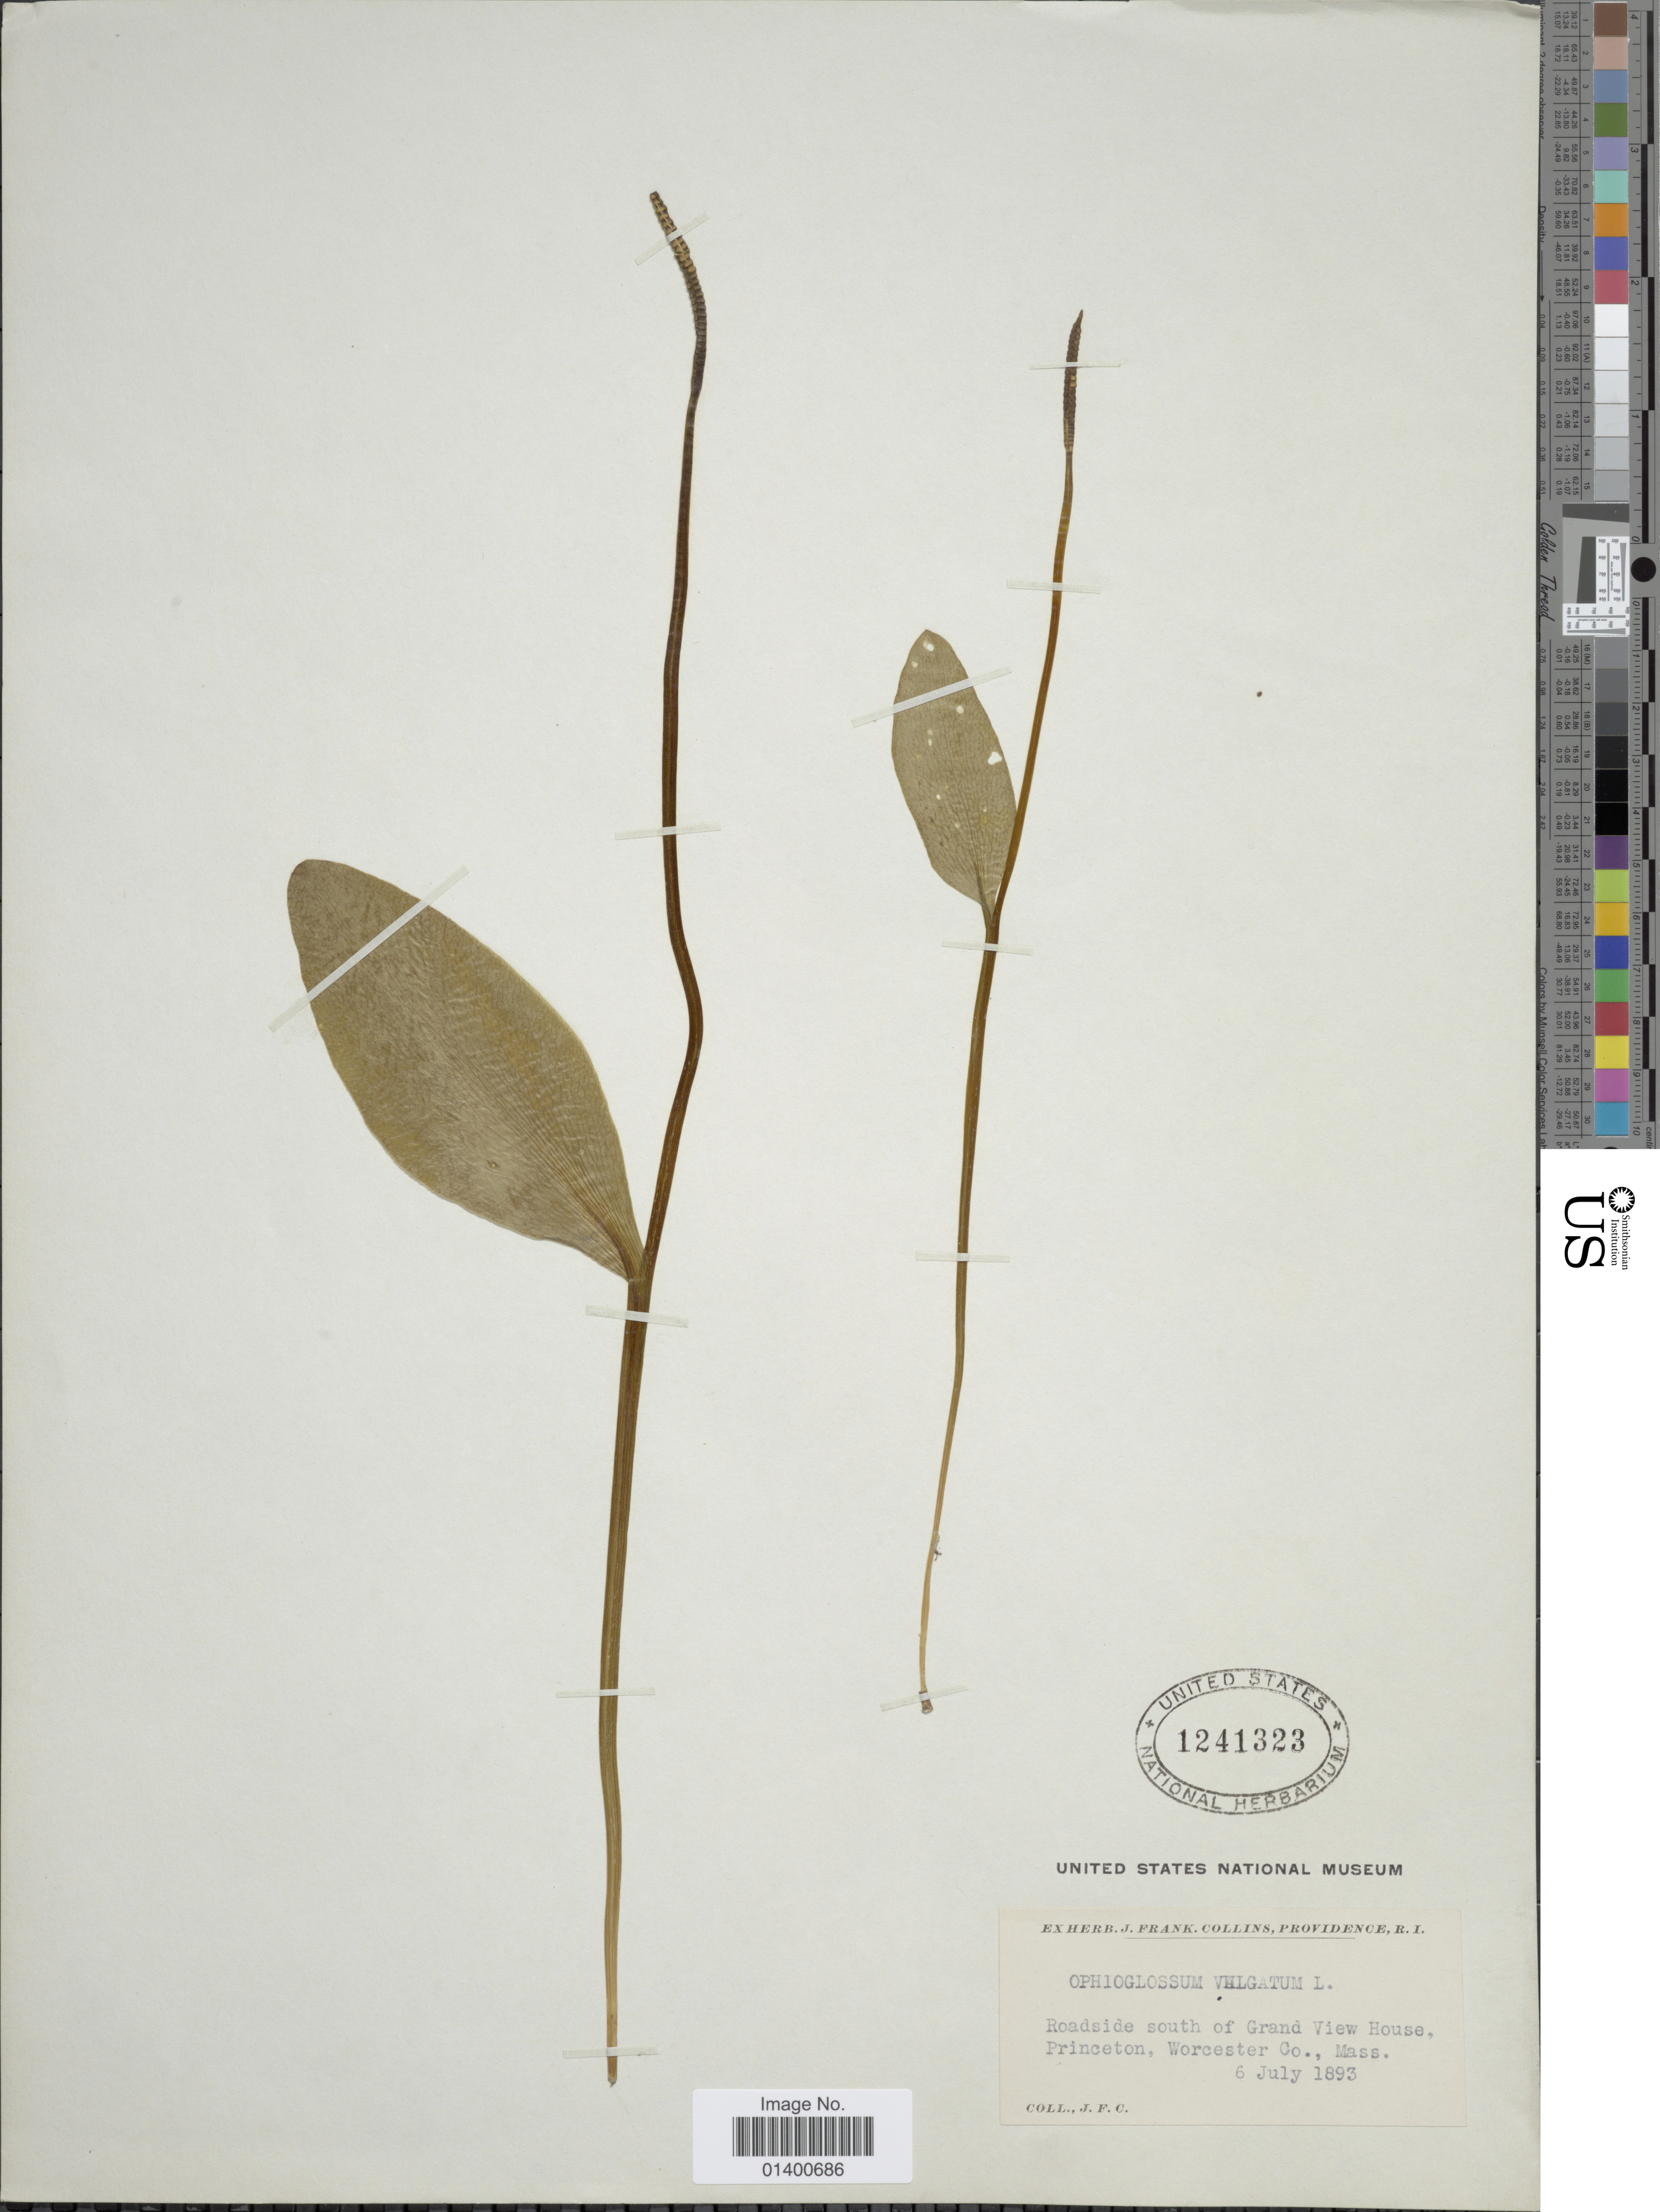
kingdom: Plantae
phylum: Tracheophyta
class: Polypodiopsida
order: Ophioglossales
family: Ophioglossaceae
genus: Ophioglossum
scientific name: Ophioglossum vulgatum var. pseudopodum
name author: (S.F. Blake) Farw.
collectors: J. Collins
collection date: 1893-07-06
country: United States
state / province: Massachusetts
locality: Roadside south of Grand View House, Princeton, Worcester Co.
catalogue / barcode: US 1241323